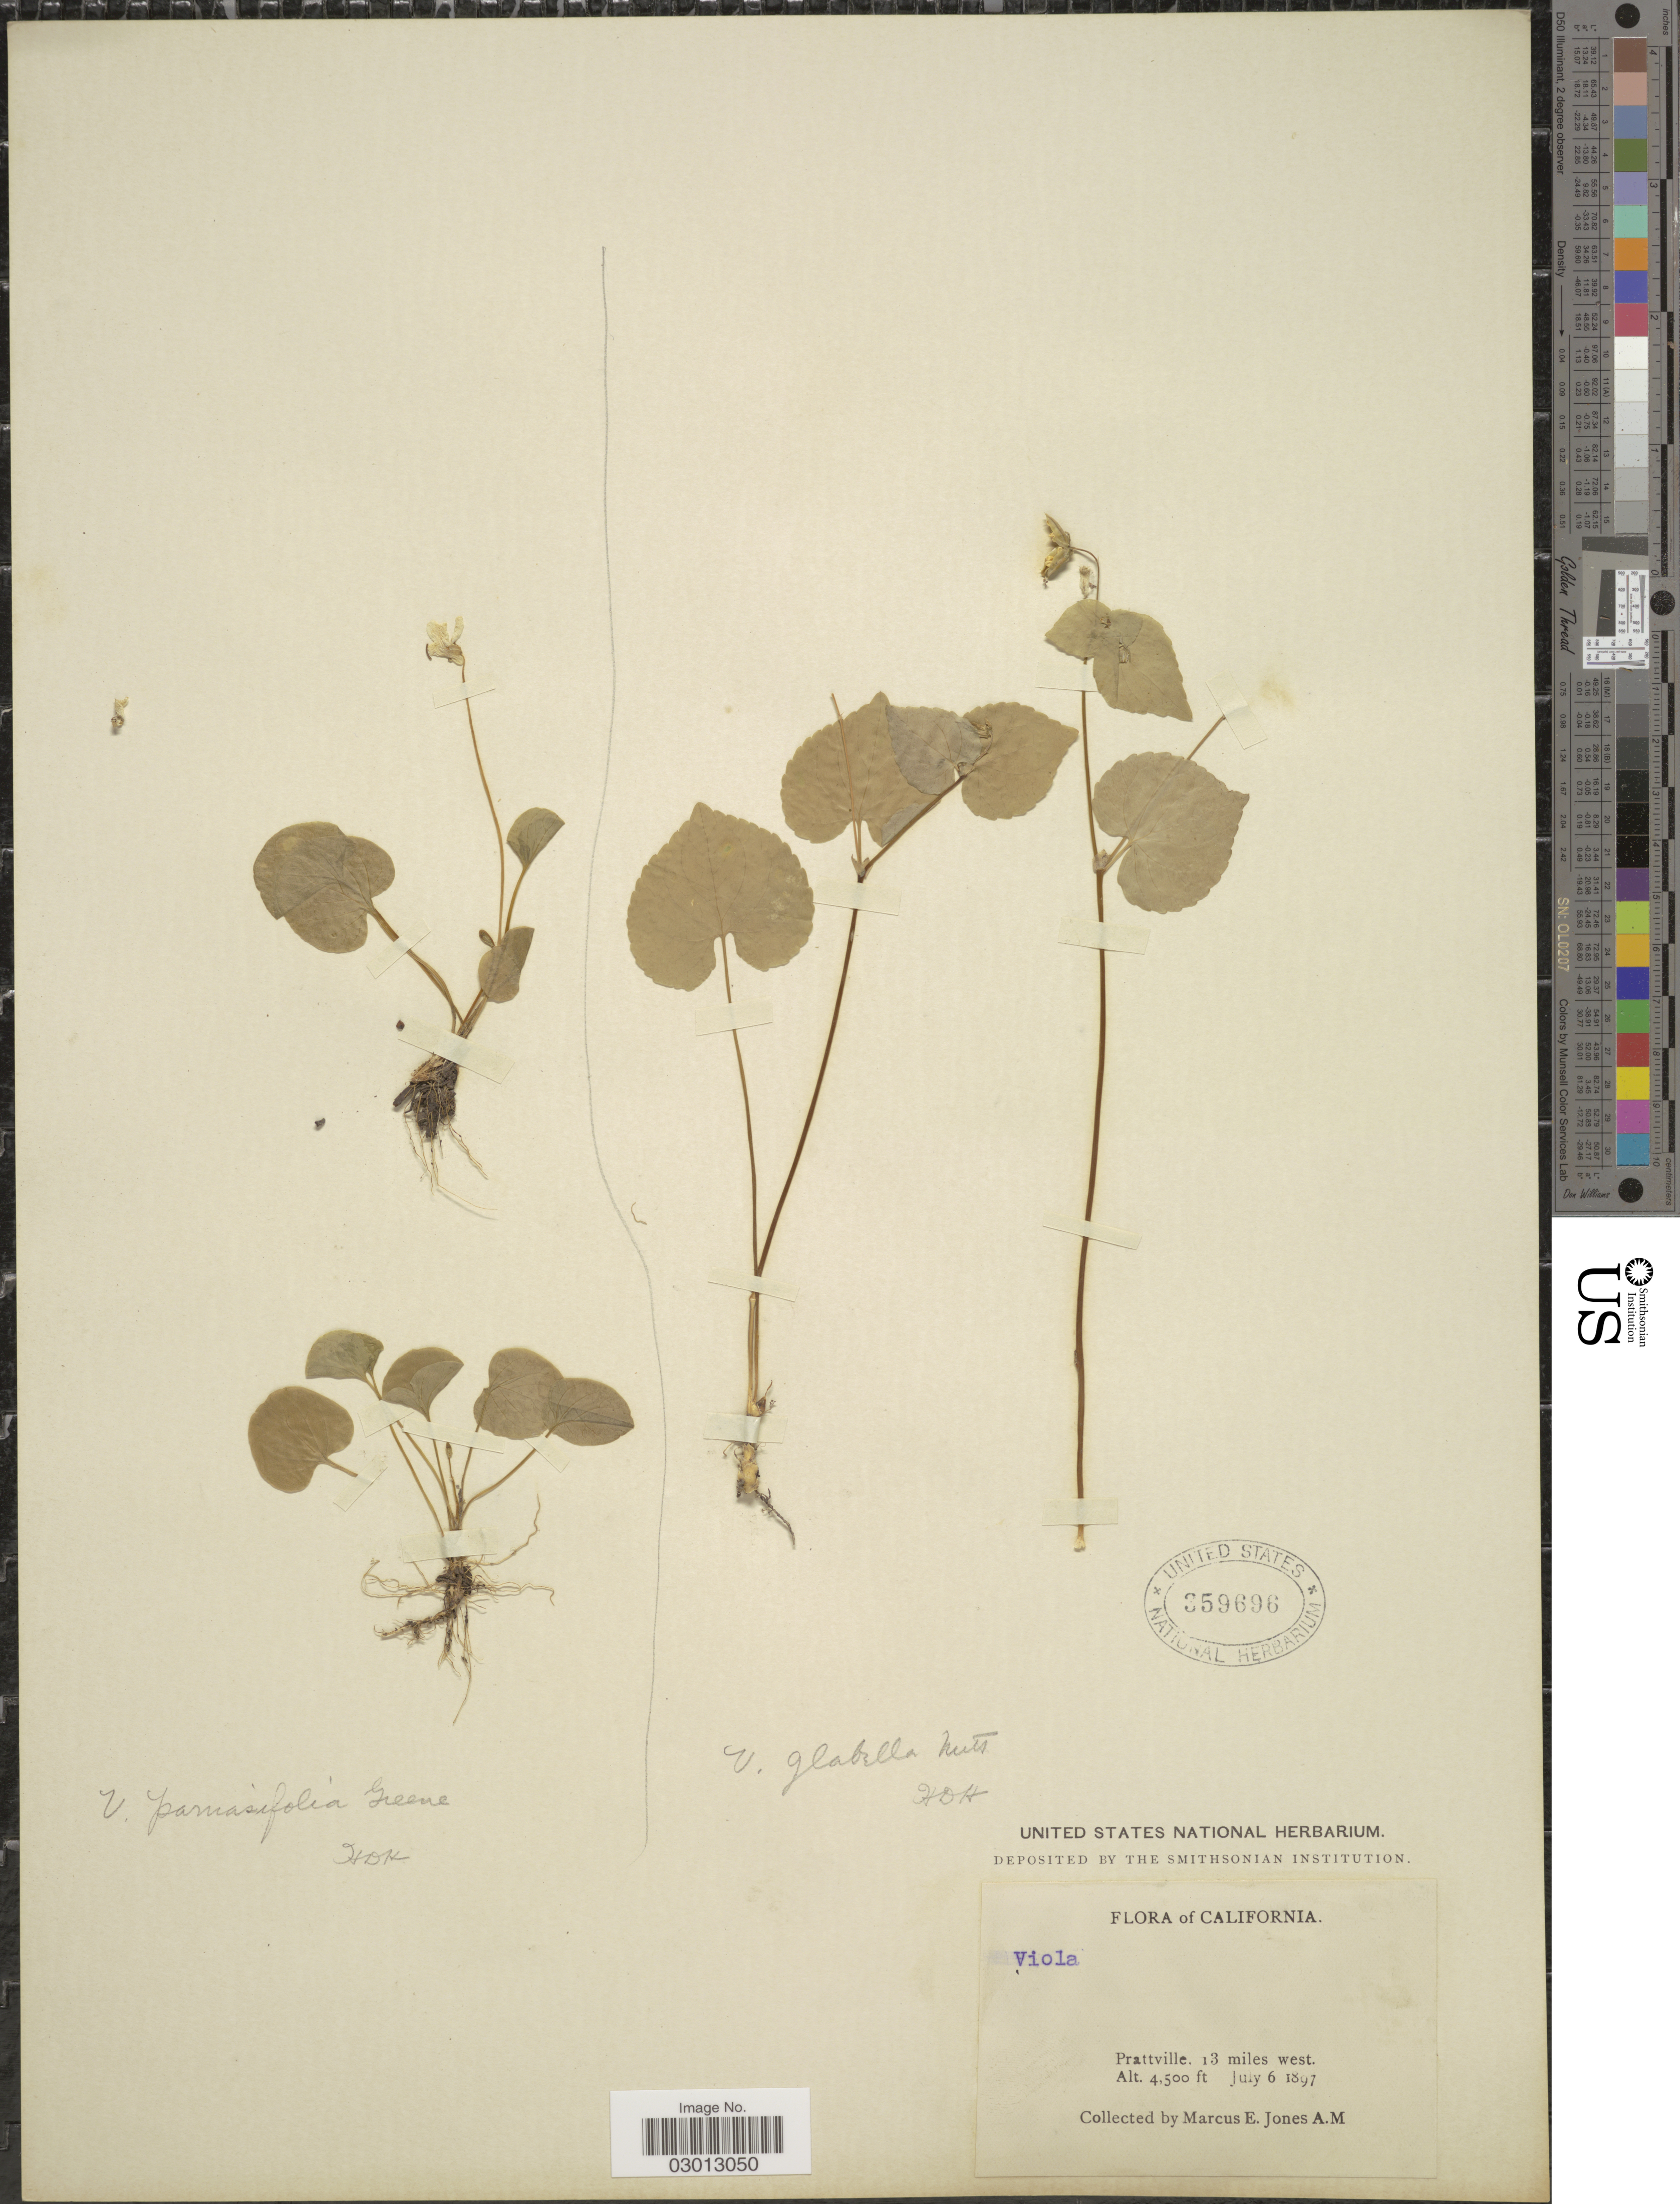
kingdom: Plantae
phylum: Tracheophyta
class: Magnoliopsida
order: Malpighiales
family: Violaceae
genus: Viola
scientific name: Viola parnassifolia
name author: Greene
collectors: M. E. Jones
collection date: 1897-07-06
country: United States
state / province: California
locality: Prattville, 13 miles west.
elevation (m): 1372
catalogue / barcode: US 359696